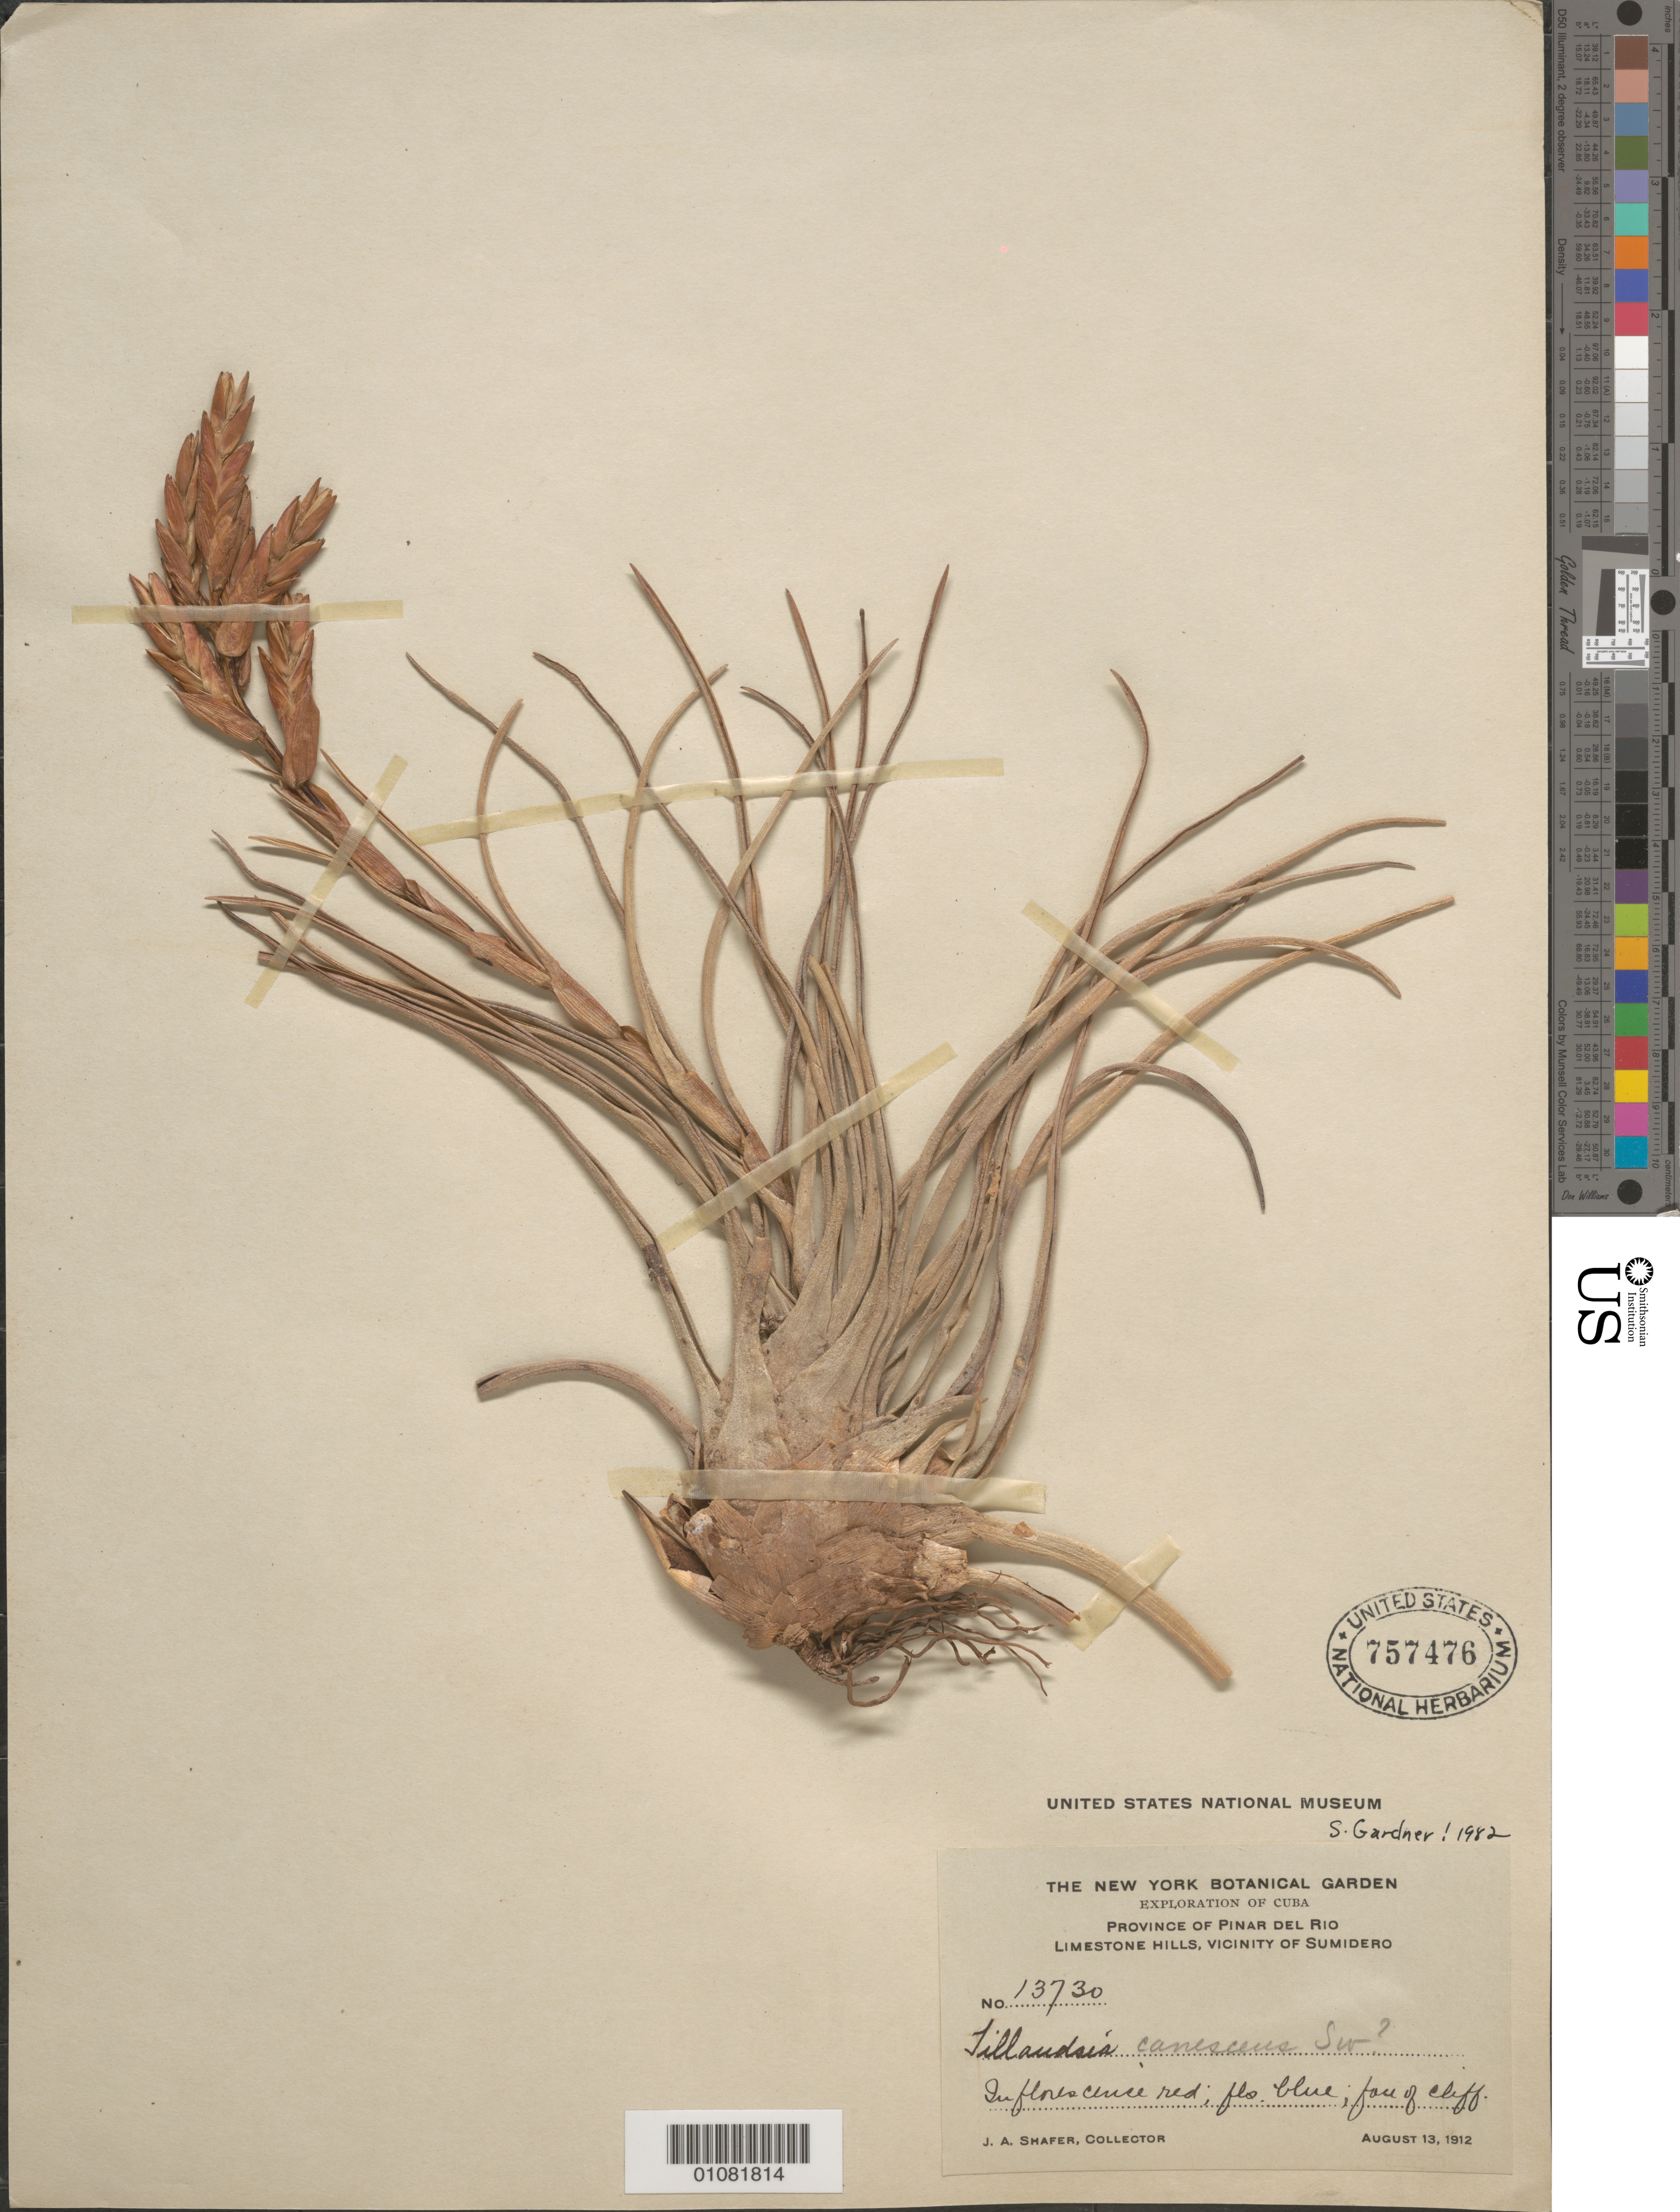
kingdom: Plantae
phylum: Tracheophyta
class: Liliopsida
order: Poales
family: Bromeliaceae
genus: Tillandsia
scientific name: Tillandsia canescens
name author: Sw.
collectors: J. A. Shafer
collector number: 13730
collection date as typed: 13 Aug 1912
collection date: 1912-08-13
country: Cuba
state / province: Pinar del Rio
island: Cuba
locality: Limestone Hills, vicinity of Sumidero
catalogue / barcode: US 757476